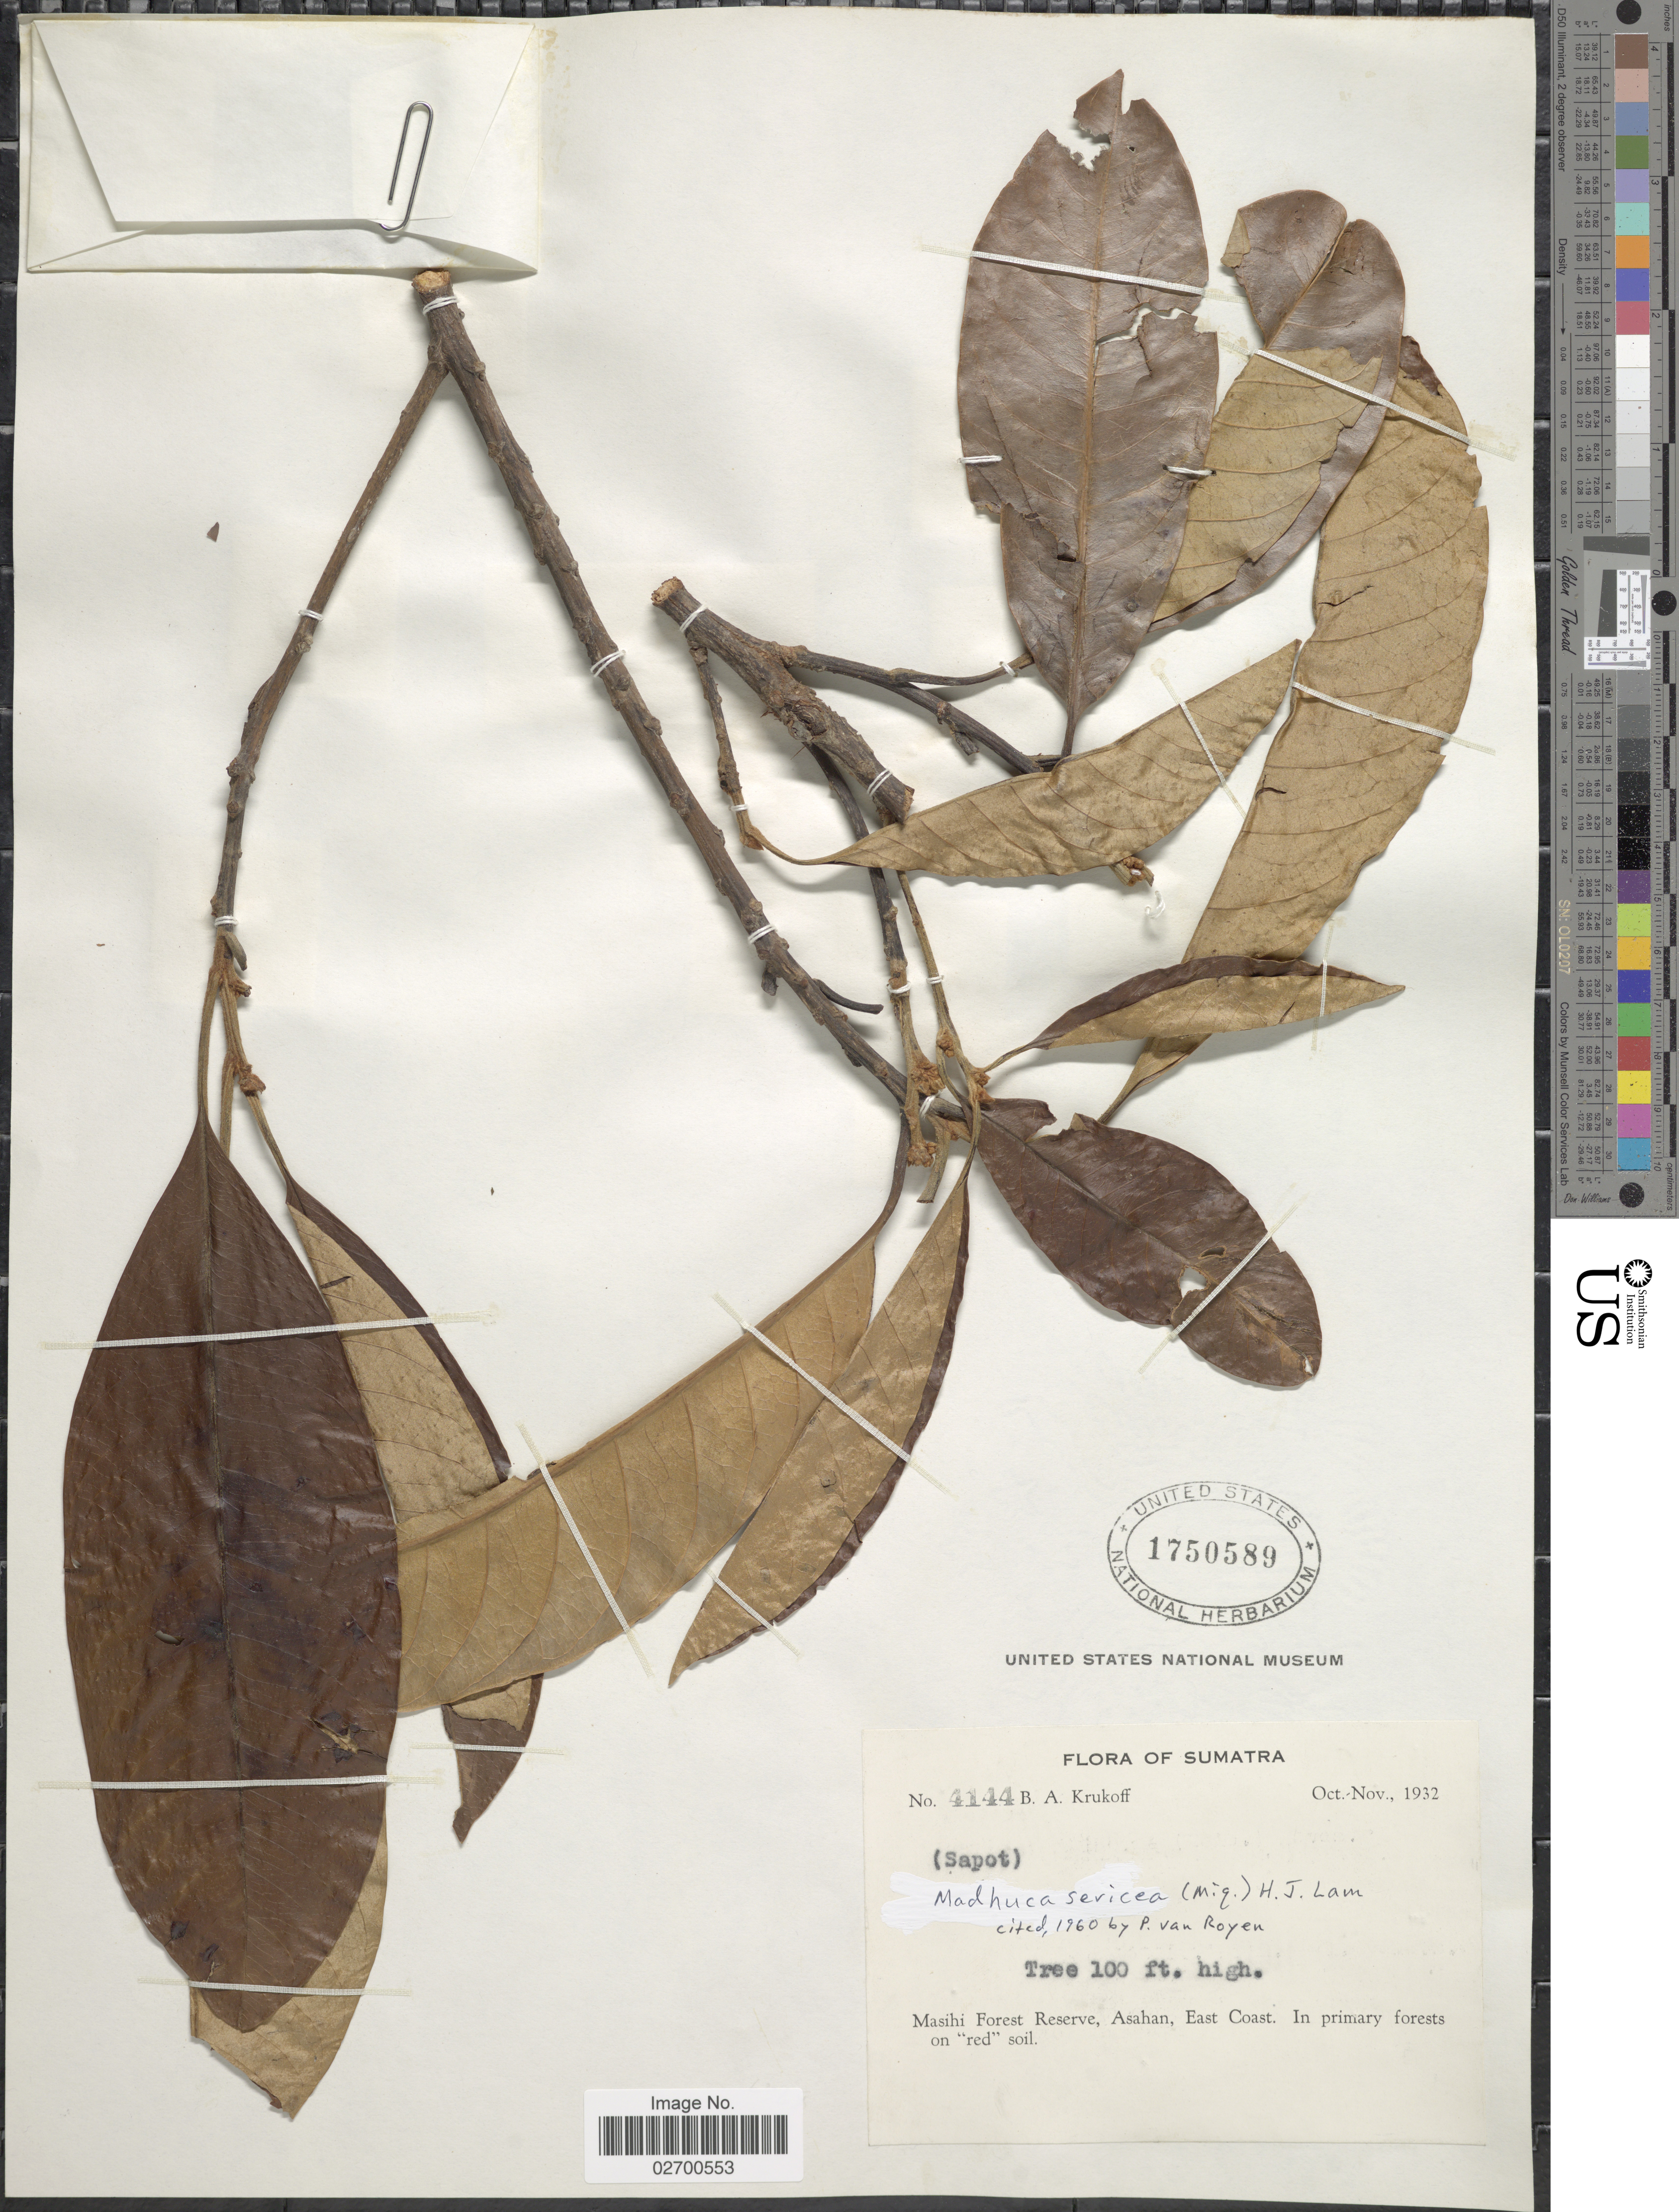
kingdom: Plantae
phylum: Tracheophyta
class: Magnoliopsida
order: Ericales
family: Sapotaceae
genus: Madhuca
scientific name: Madhuca sericea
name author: (Miq.) S. Moore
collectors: B. A. Krukoff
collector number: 4144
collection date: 1932-10/1932-11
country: Indonesia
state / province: Sumatra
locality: Masihi Forest Reserve, Asahan, East Coast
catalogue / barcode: US 1750589